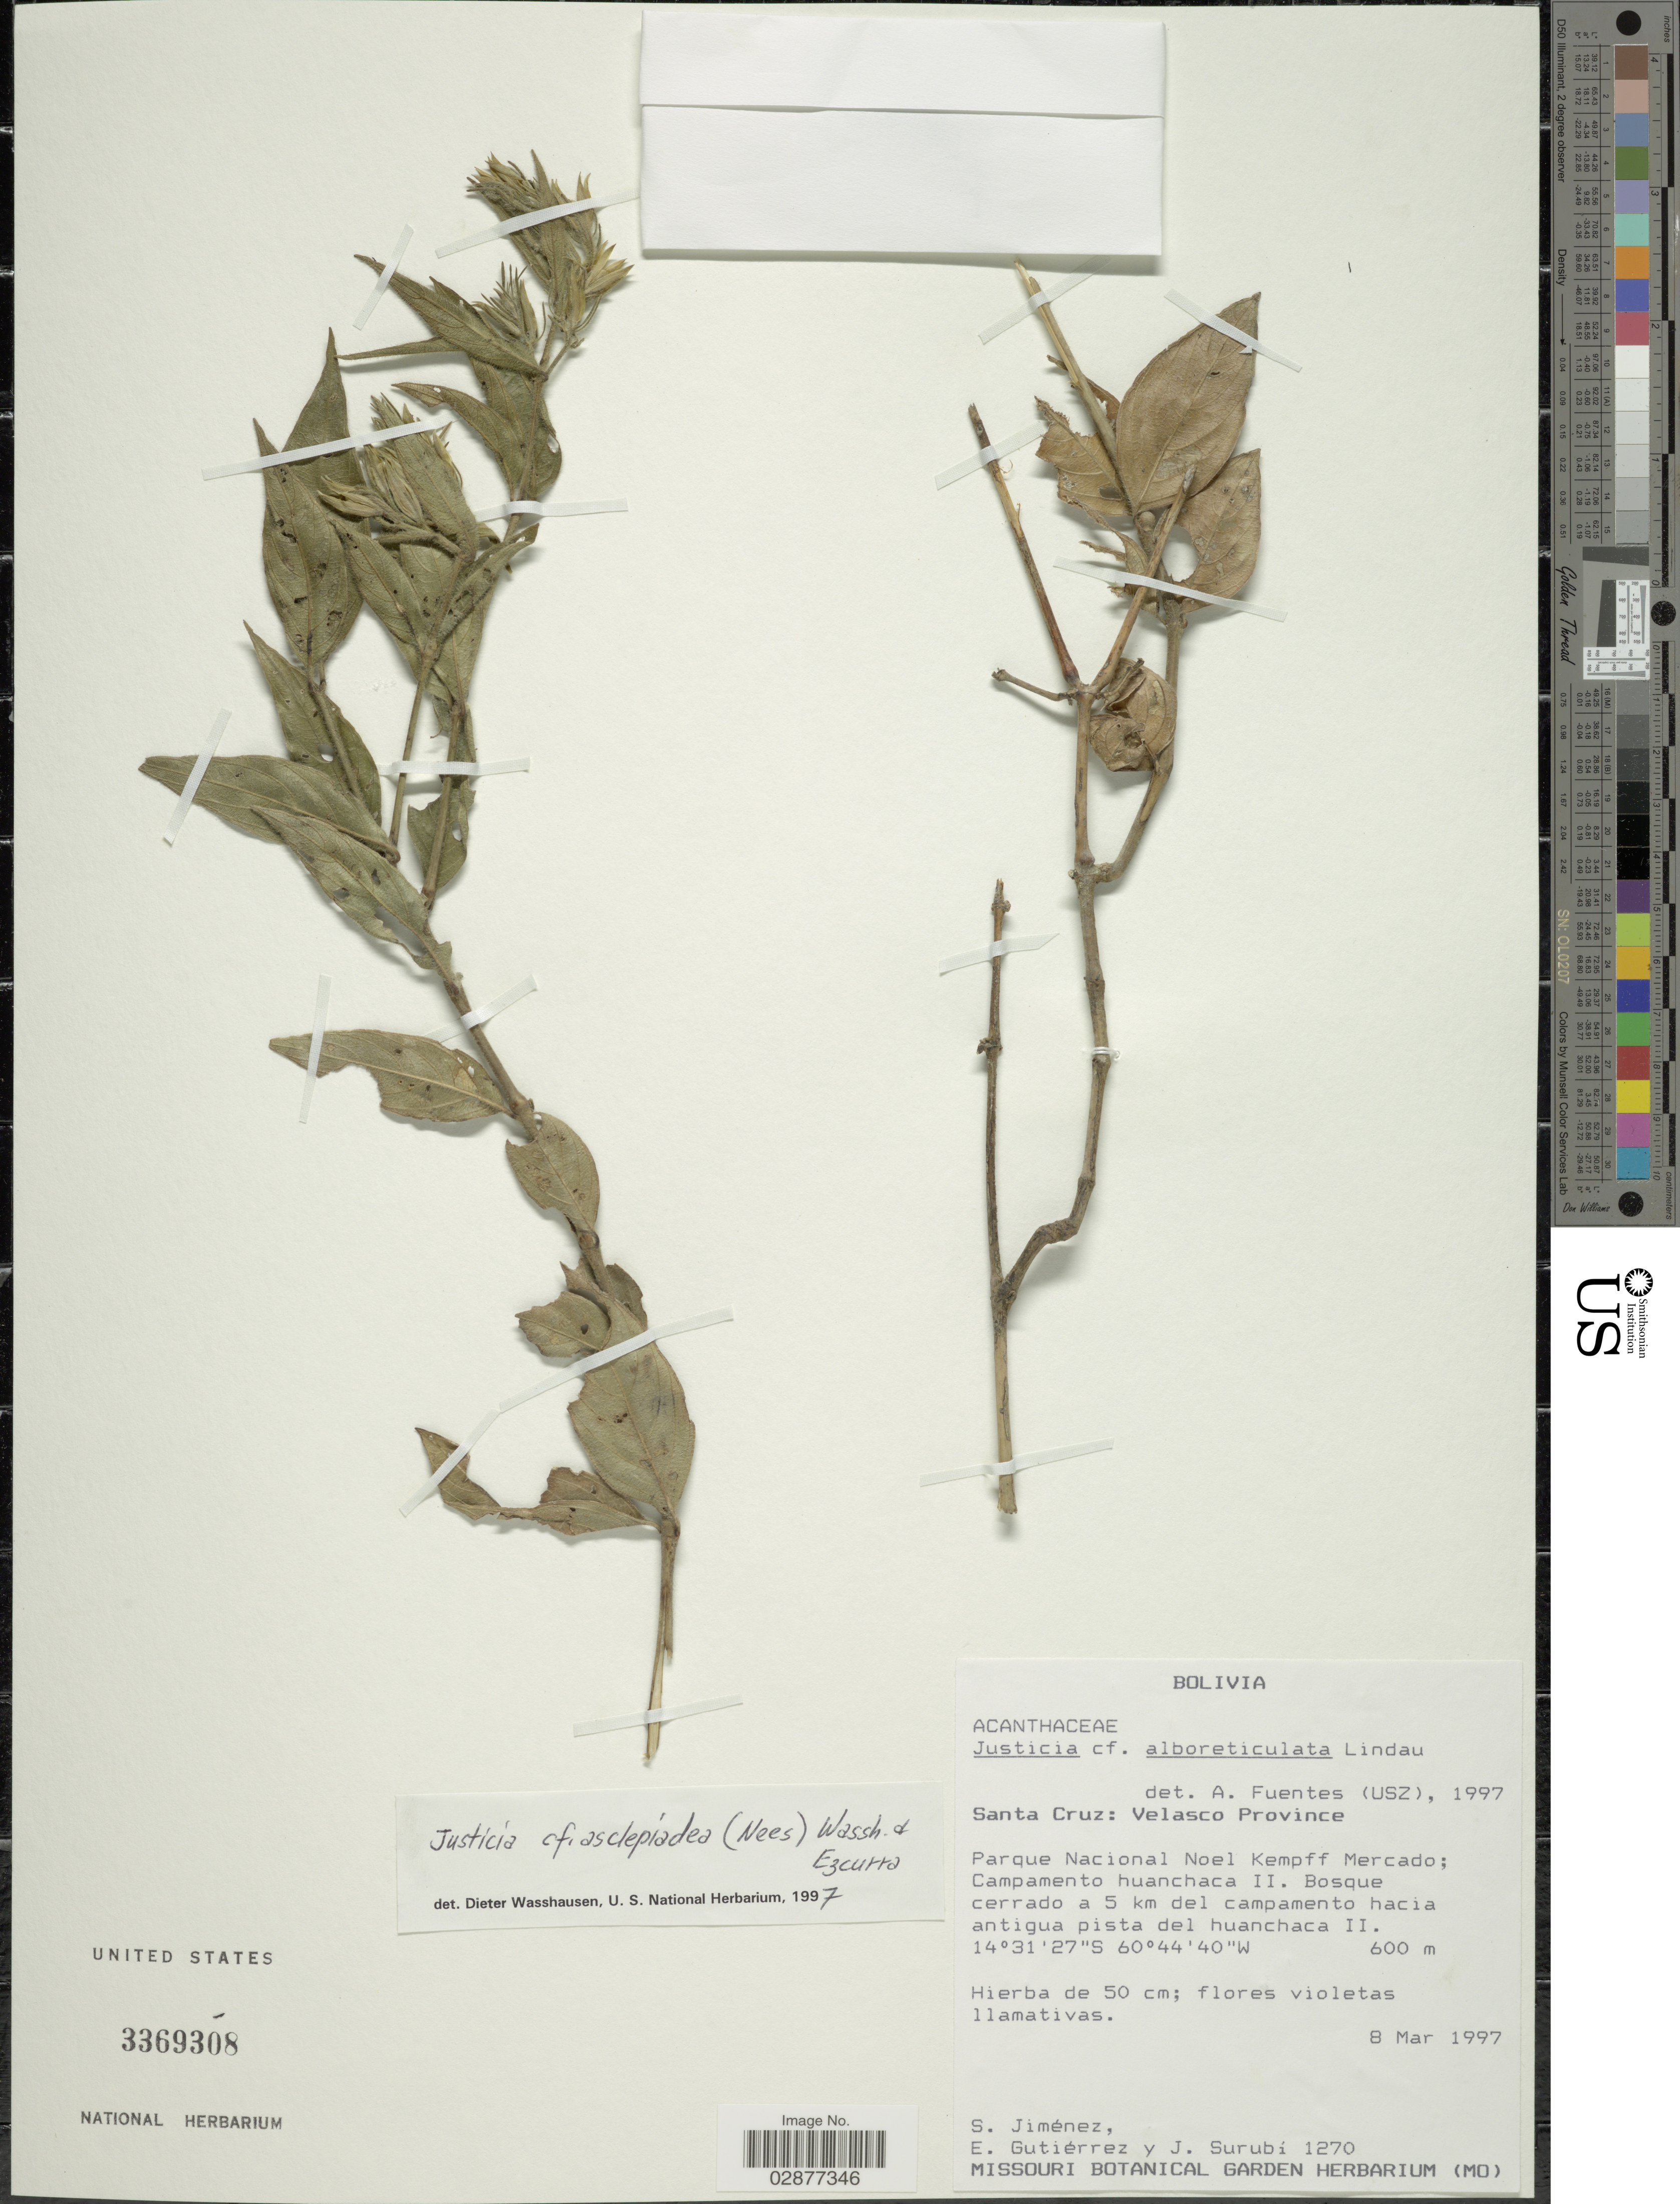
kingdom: Plantae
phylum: Tracheophyta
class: Magnoliopsida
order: Lamiales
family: Acanthaceae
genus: Justicia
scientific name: Justicia asclepiadea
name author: (Nees) Wassh. & C. Ezcurra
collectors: S. Jiménez, E. Gutiérrez & J. Surubí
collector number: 1270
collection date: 1997-03-08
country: Bolivia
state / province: Santa Cruz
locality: Velasco Province. Parque Nacional Noel Kempff Mercado; Campamento huanchaca II. Bosque cerrado a 5 km del campamento hacia antigua pista del huanchaca II.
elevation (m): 600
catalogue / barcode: US 3369308